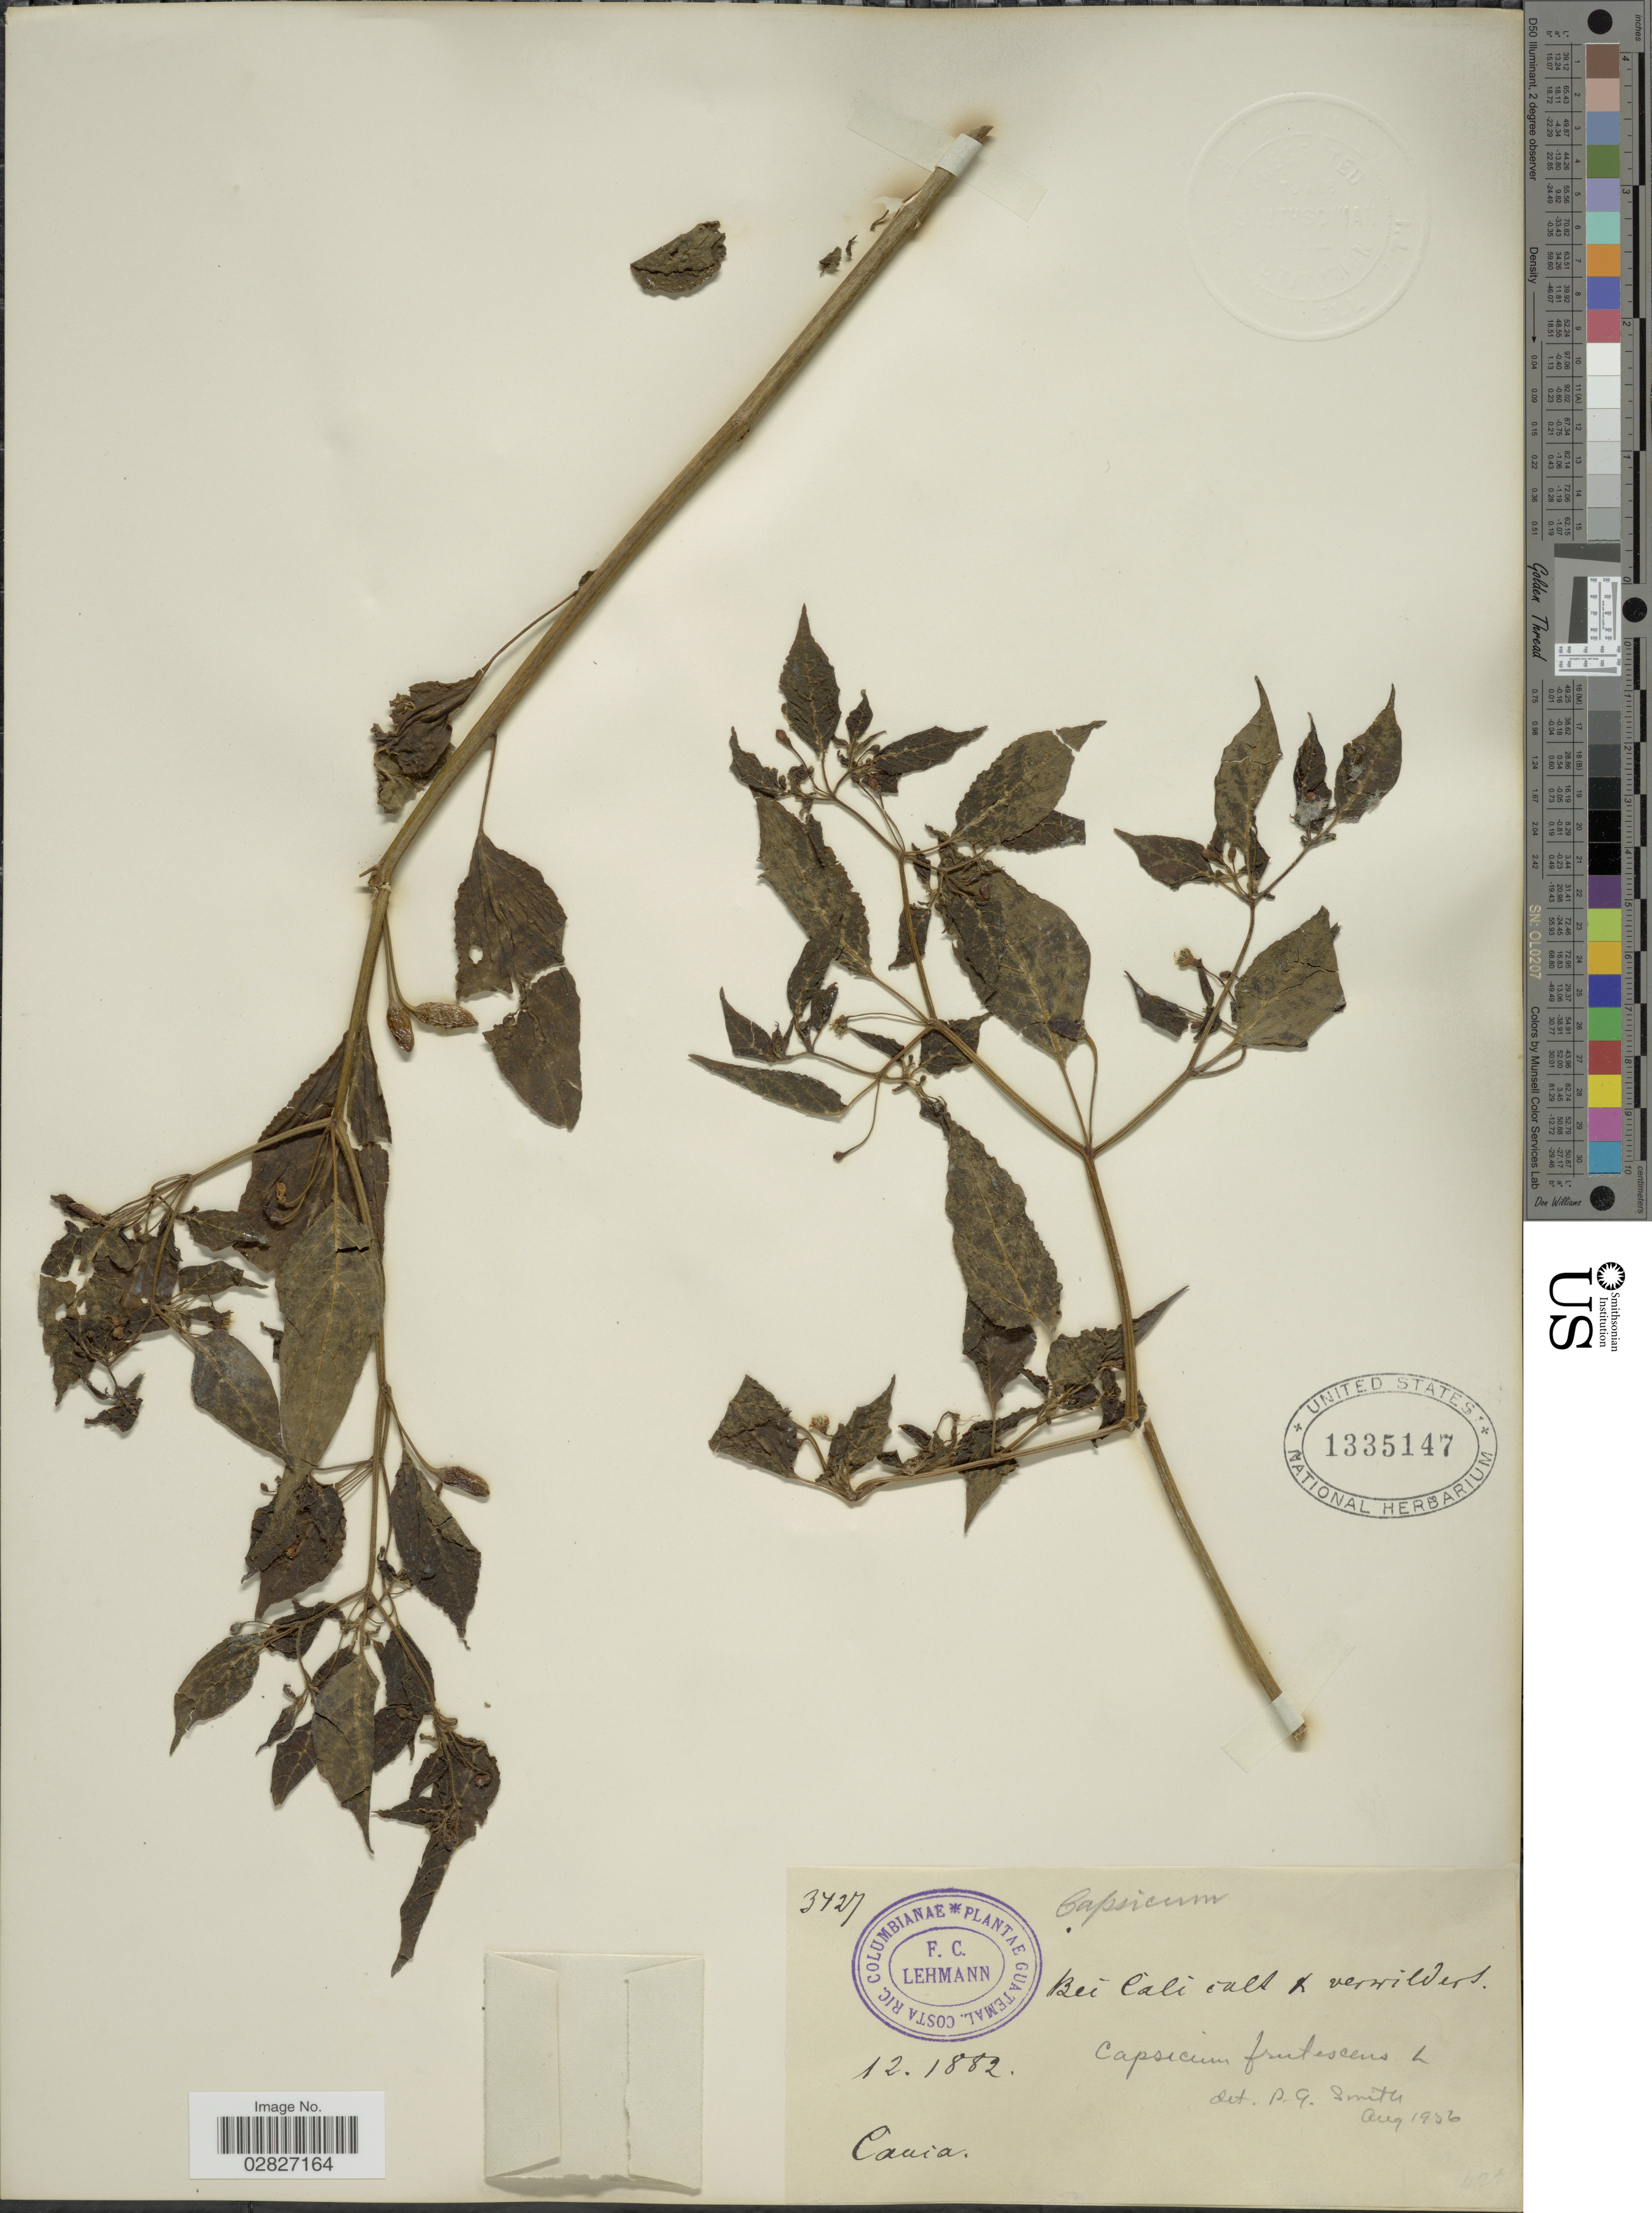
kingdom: Plantae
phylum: Tracheophyta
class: Magnoliopsida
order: Solanales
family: Solanaceae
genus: Capsicum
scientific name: Capsicum frutescens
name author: L.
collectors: F. C. Lehmann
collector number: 3727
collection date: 1882-12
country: Colombia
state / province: Cauca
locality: Bei Cali cult & verwildred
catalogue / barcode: US 1335147